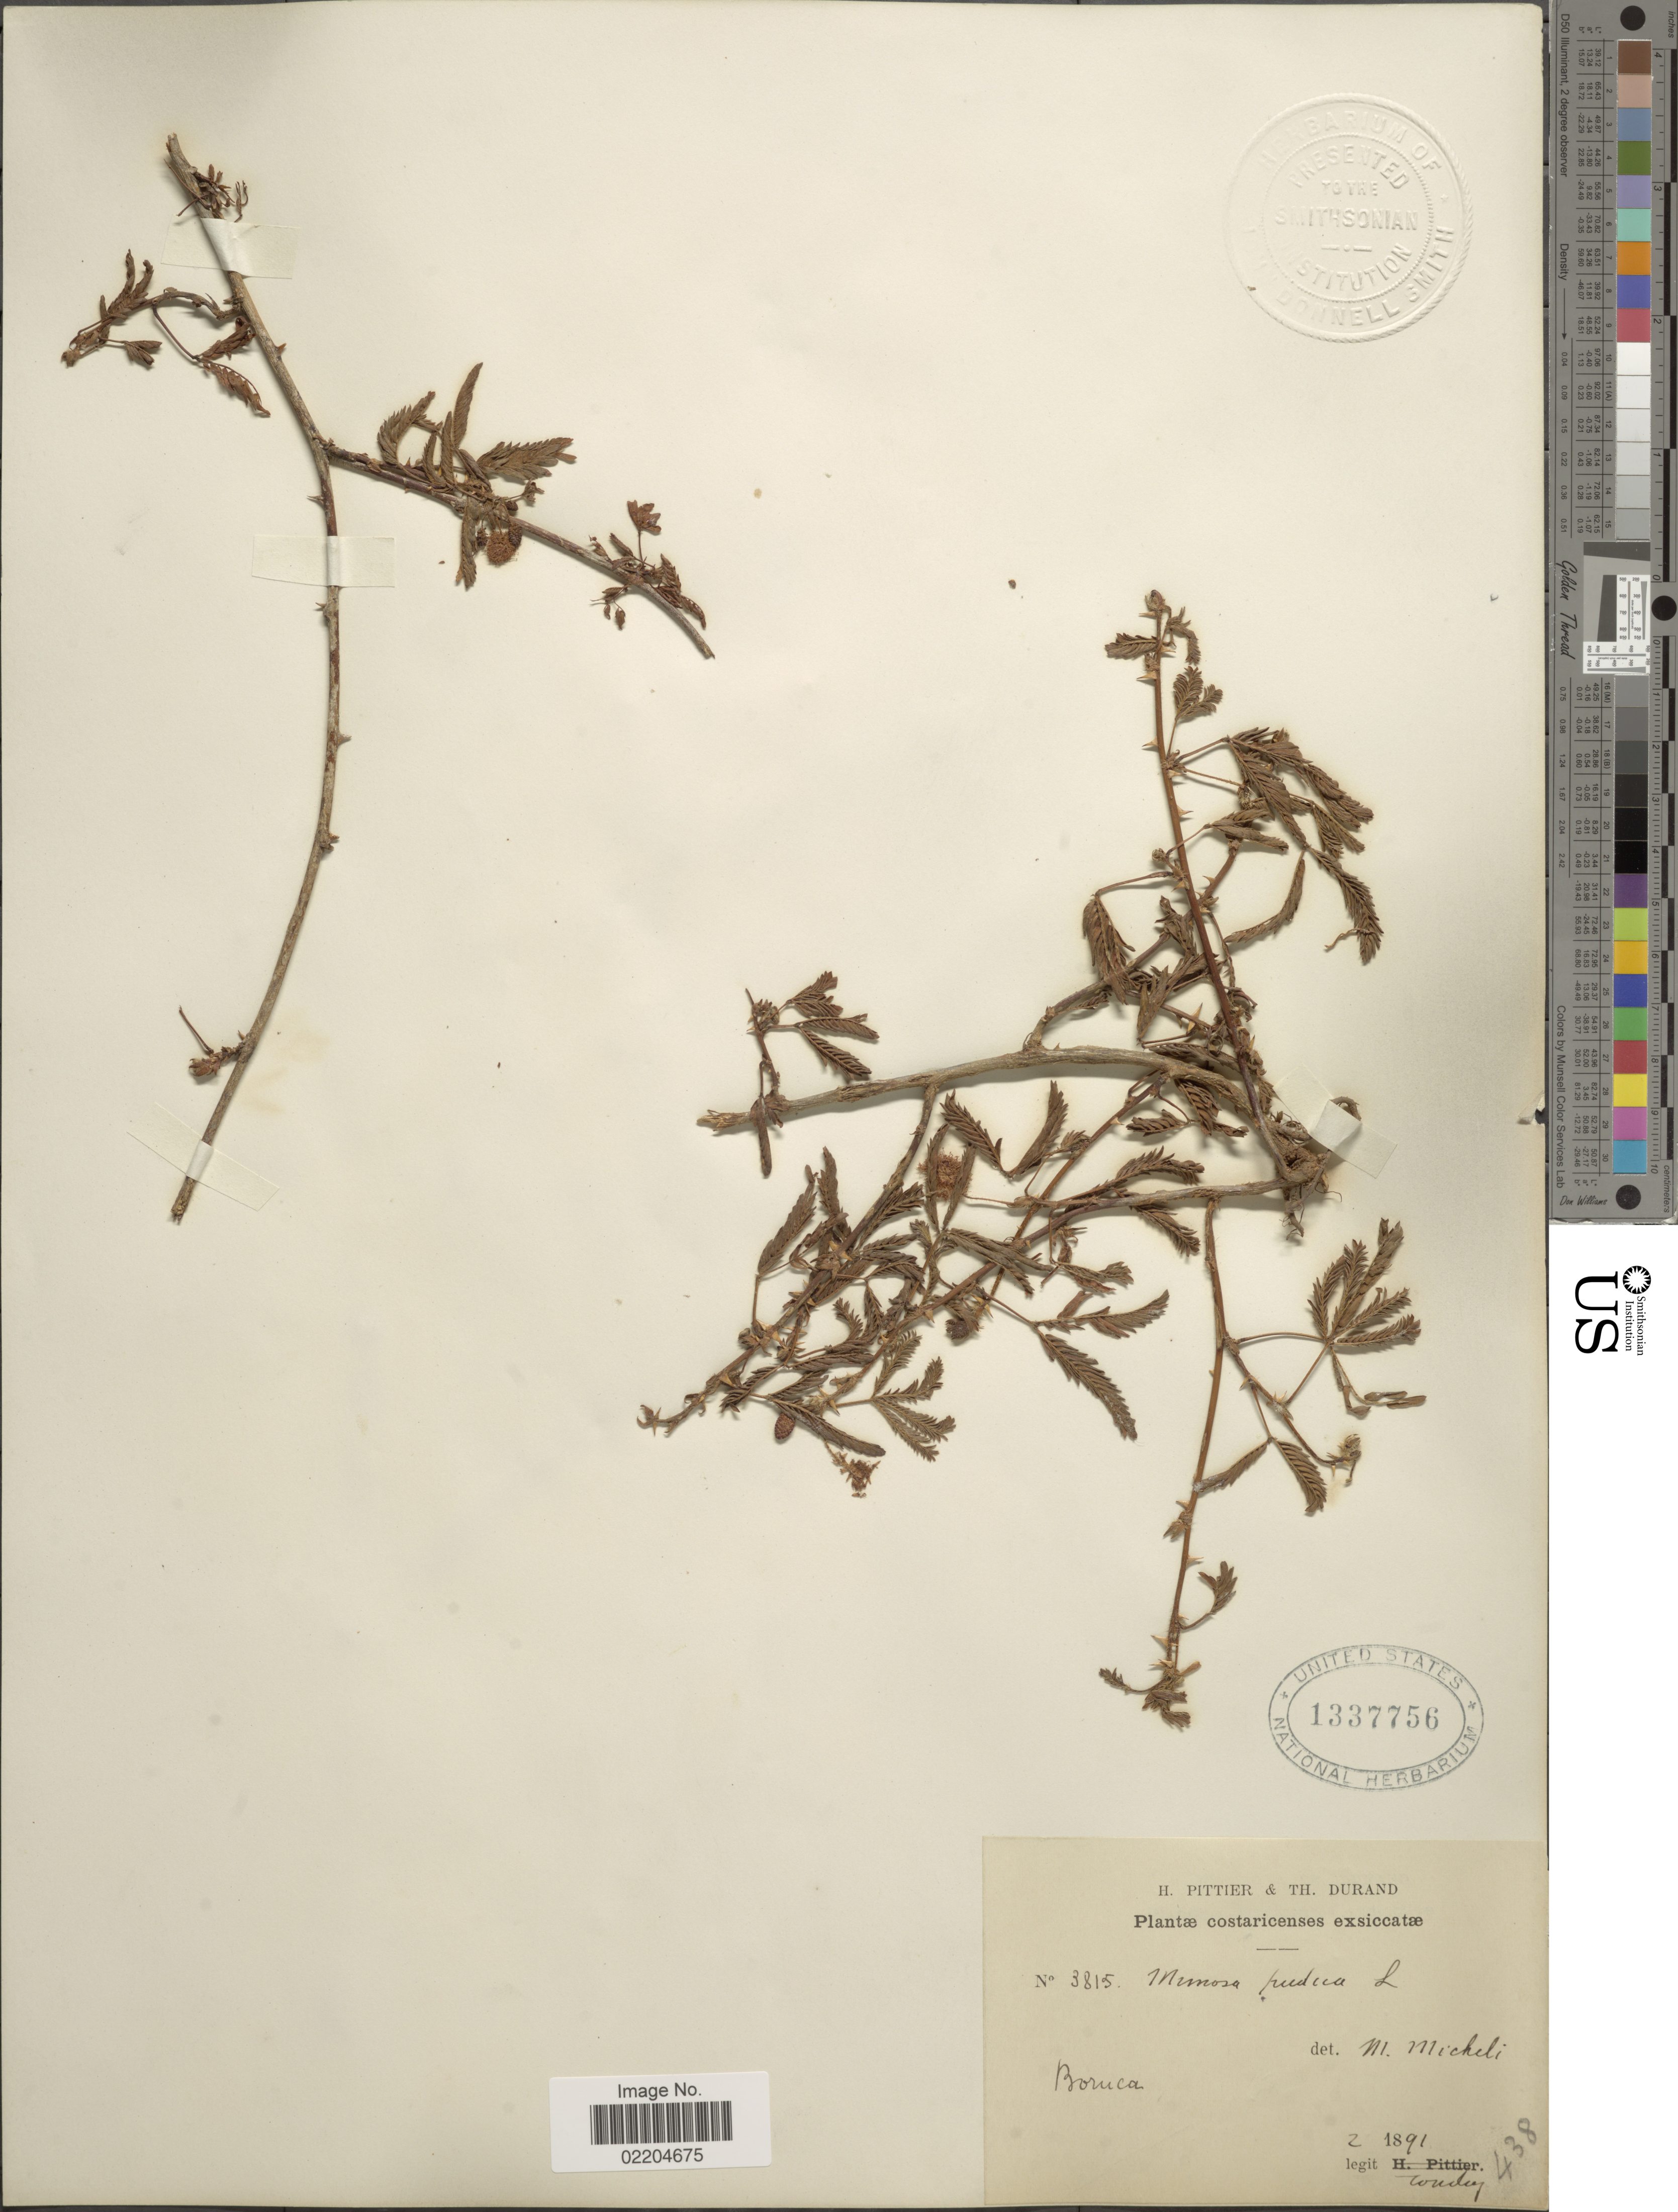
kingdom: Plantae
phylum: Tracheophyta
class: Magnoliopsida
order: Fabales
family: Fabaceae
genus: Mimosa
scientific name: Mimosa pudica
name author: L.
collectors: A. Tonduz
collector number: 3815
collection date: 1891-02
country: Costa Rica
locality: Costaricenses, Boruca.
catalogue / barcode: US 1337756